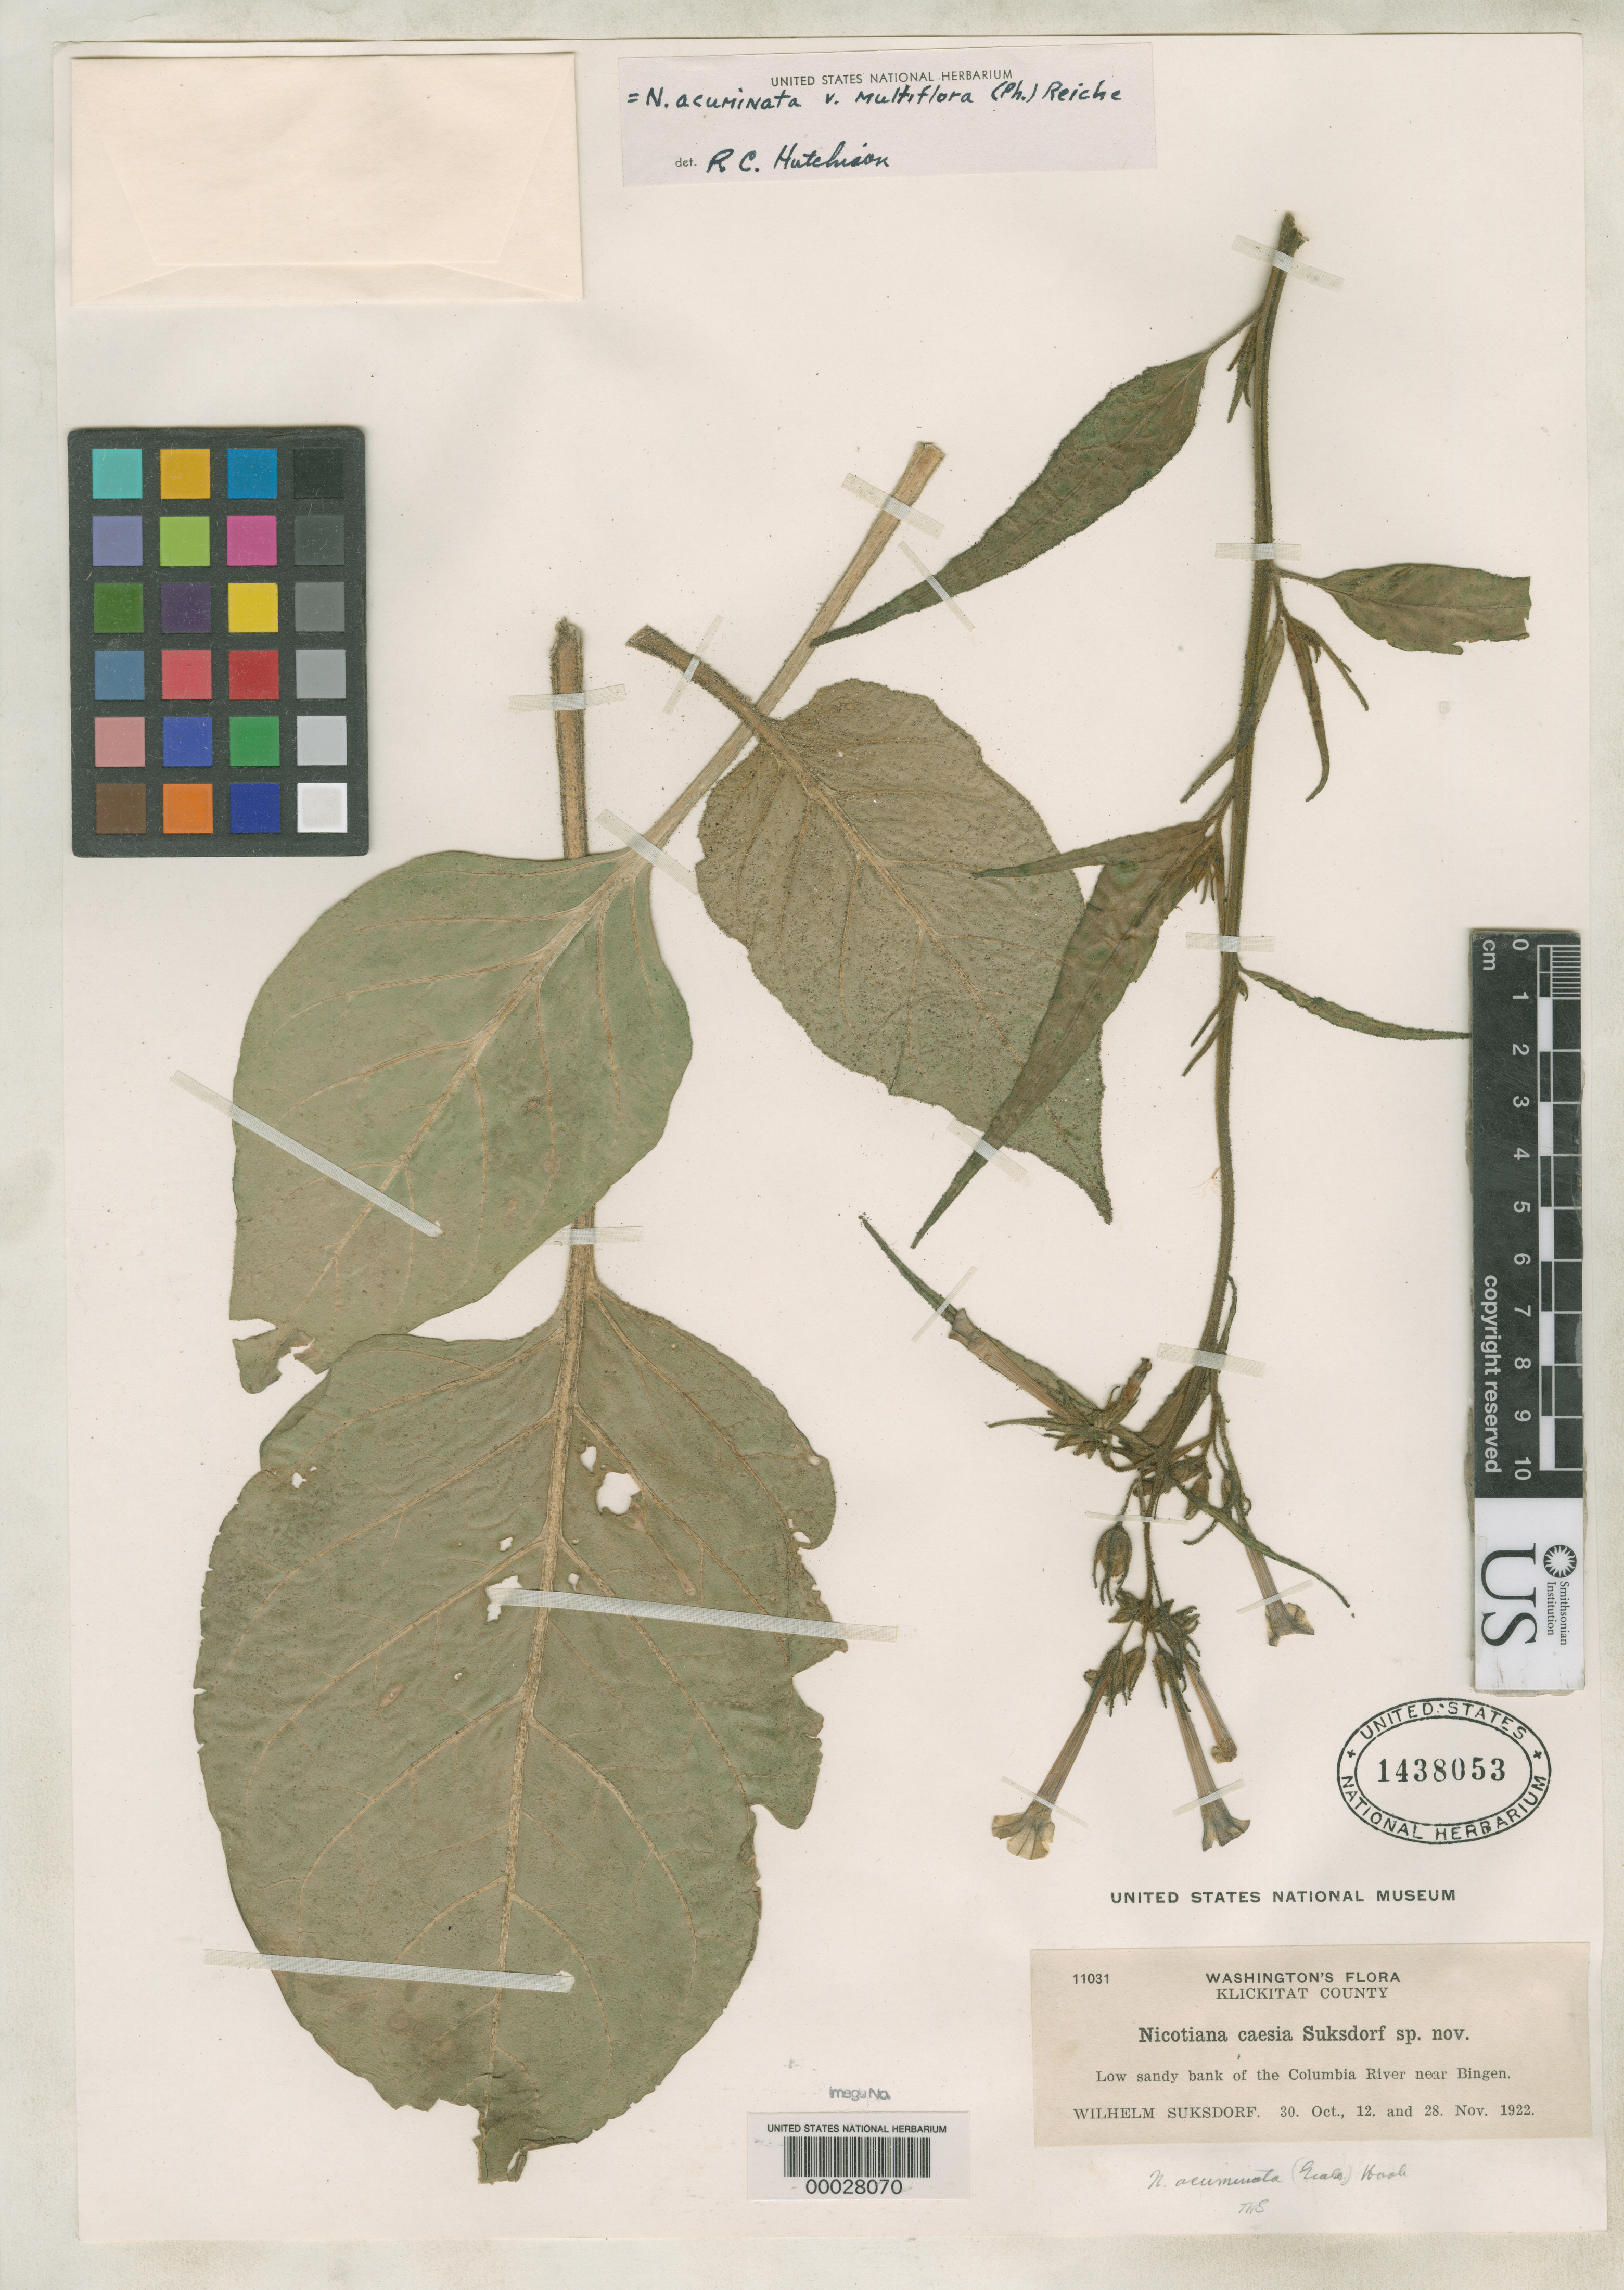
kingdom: Plantae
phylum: Tracheophyta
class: Magnoliopsida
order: Solanales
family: Solanaceae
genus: Nicotiana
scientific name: Nicotiana caesia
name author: Suksd.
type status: Isosyntype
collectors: W. N. Suksdorf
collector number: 11031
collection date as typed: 30 Oct 1922 to 28 Nov 1922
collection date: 1922-10-30/1922-11-28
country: United States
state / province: Washington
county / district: Klickitat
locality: Columbia River near Bingen.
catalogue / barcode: US 1438053